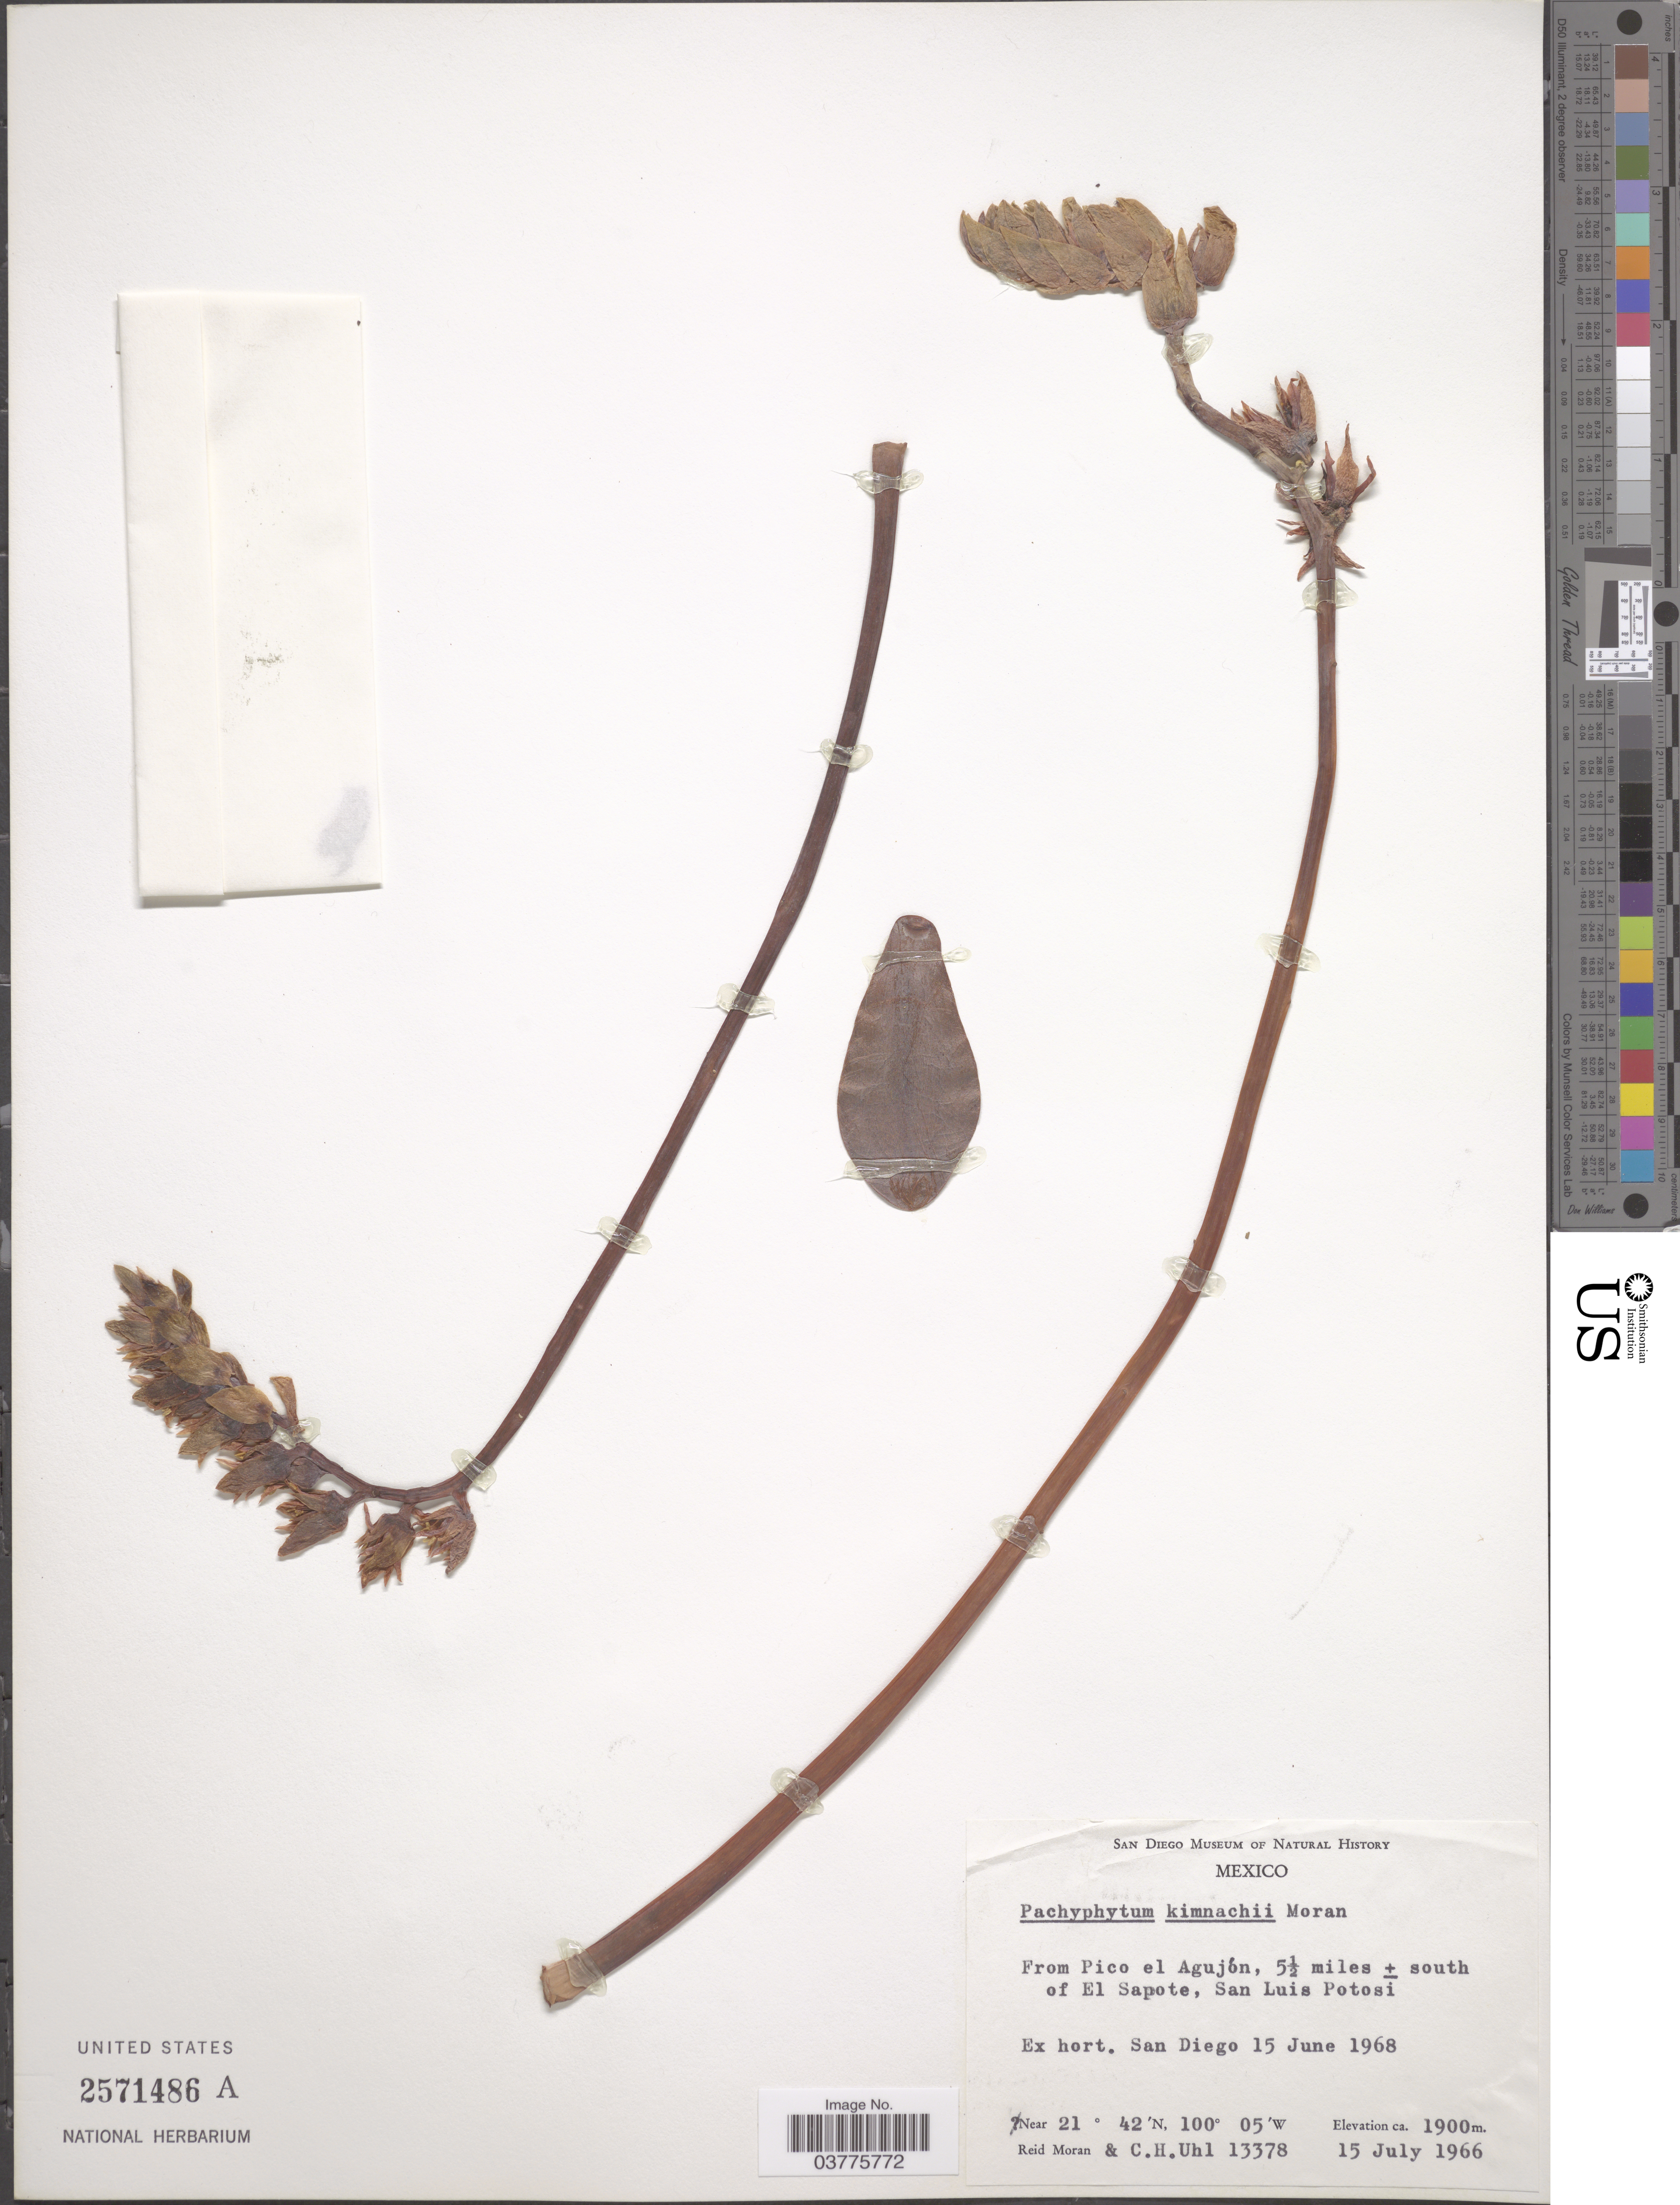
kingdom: Plantae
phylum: Tracheophyta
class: Magnoliopsida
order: Saxifragales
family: Crassulaceae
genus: Pachyphytum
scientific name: Pachyphytum kimnachii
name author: Moran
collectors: R. Moran & C. Uhl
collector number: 13378?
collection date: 1968-06-15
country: United States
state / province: California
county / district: San Diego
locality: Ex hort. San Diego.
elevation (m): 1900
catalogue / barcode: US 2571486A